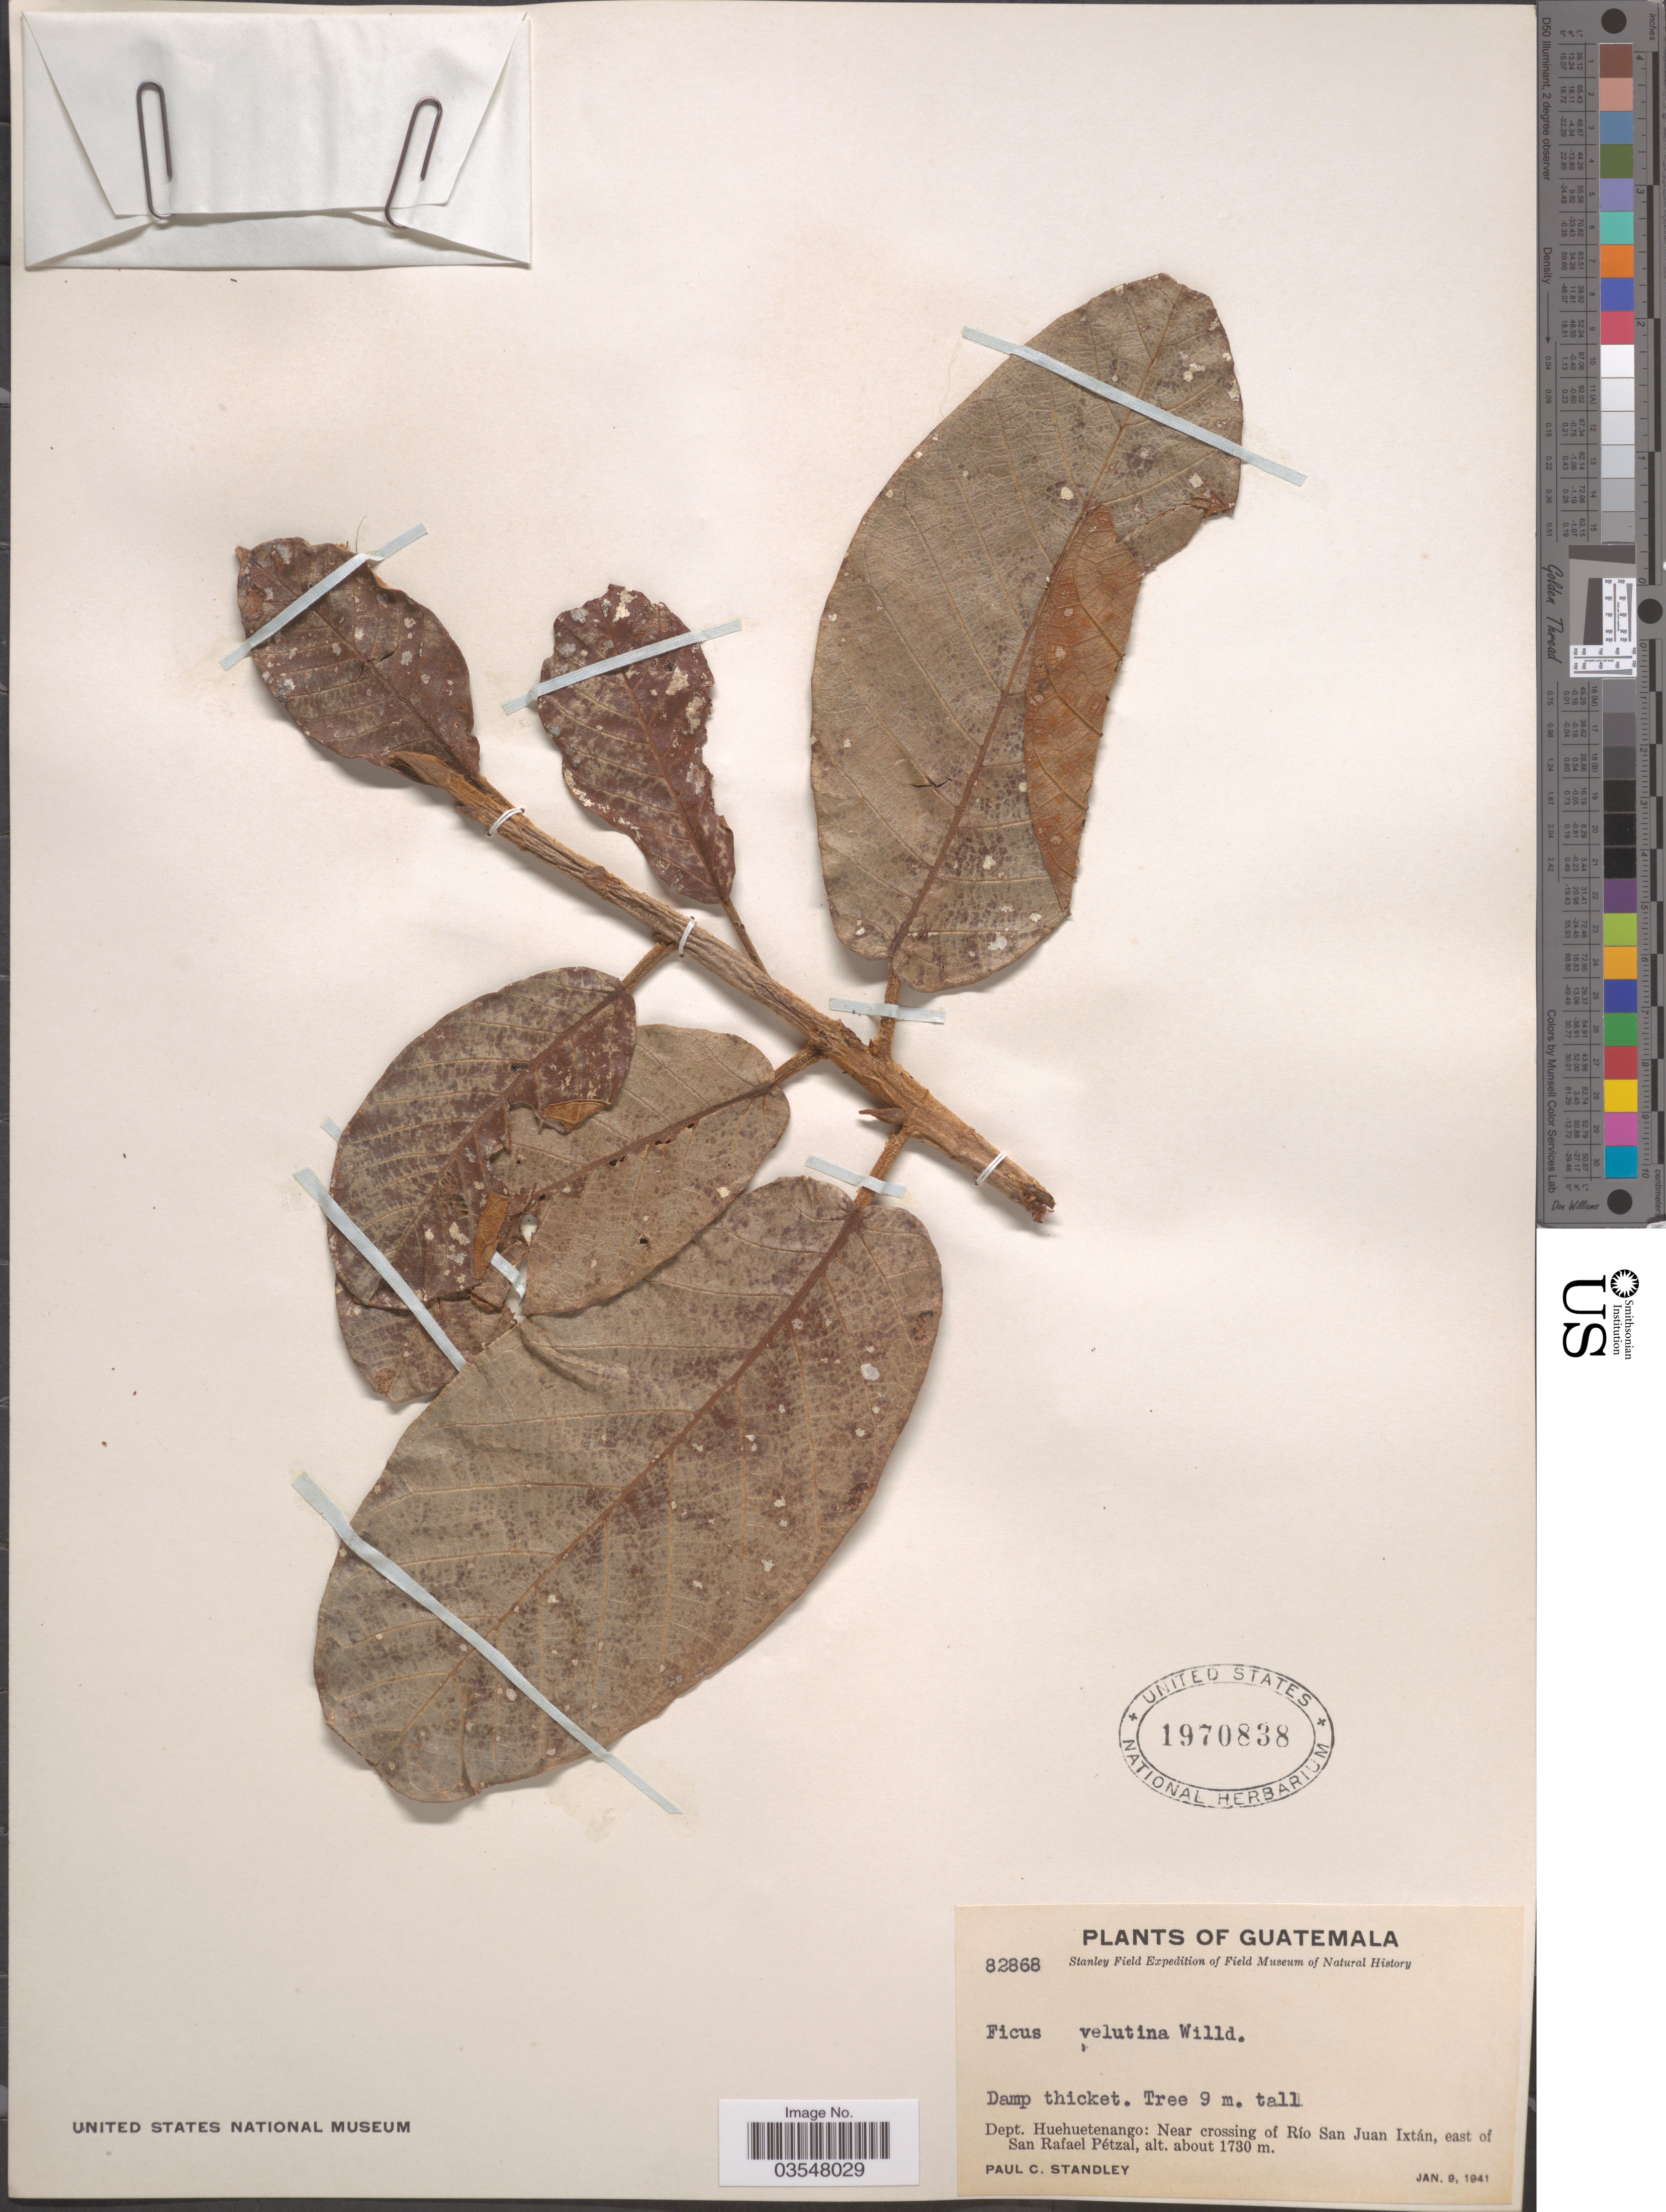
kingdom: Plantae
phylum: Tracheophyta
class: Magnoliopsida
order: Rosales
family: Moraceae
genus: Ficus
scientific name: Ficus velutina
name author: Humb. & Bonpl. ex Willd.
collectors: P. C. Standley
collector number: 82868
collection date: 1941-01-09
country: Guatemala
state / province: Huehuetenango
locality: Dept. Huehuetenango: Near crossing of Río San Juan Ixtán, east of San Rafael Pétzal.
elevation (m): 1730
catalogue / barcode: US 1970838